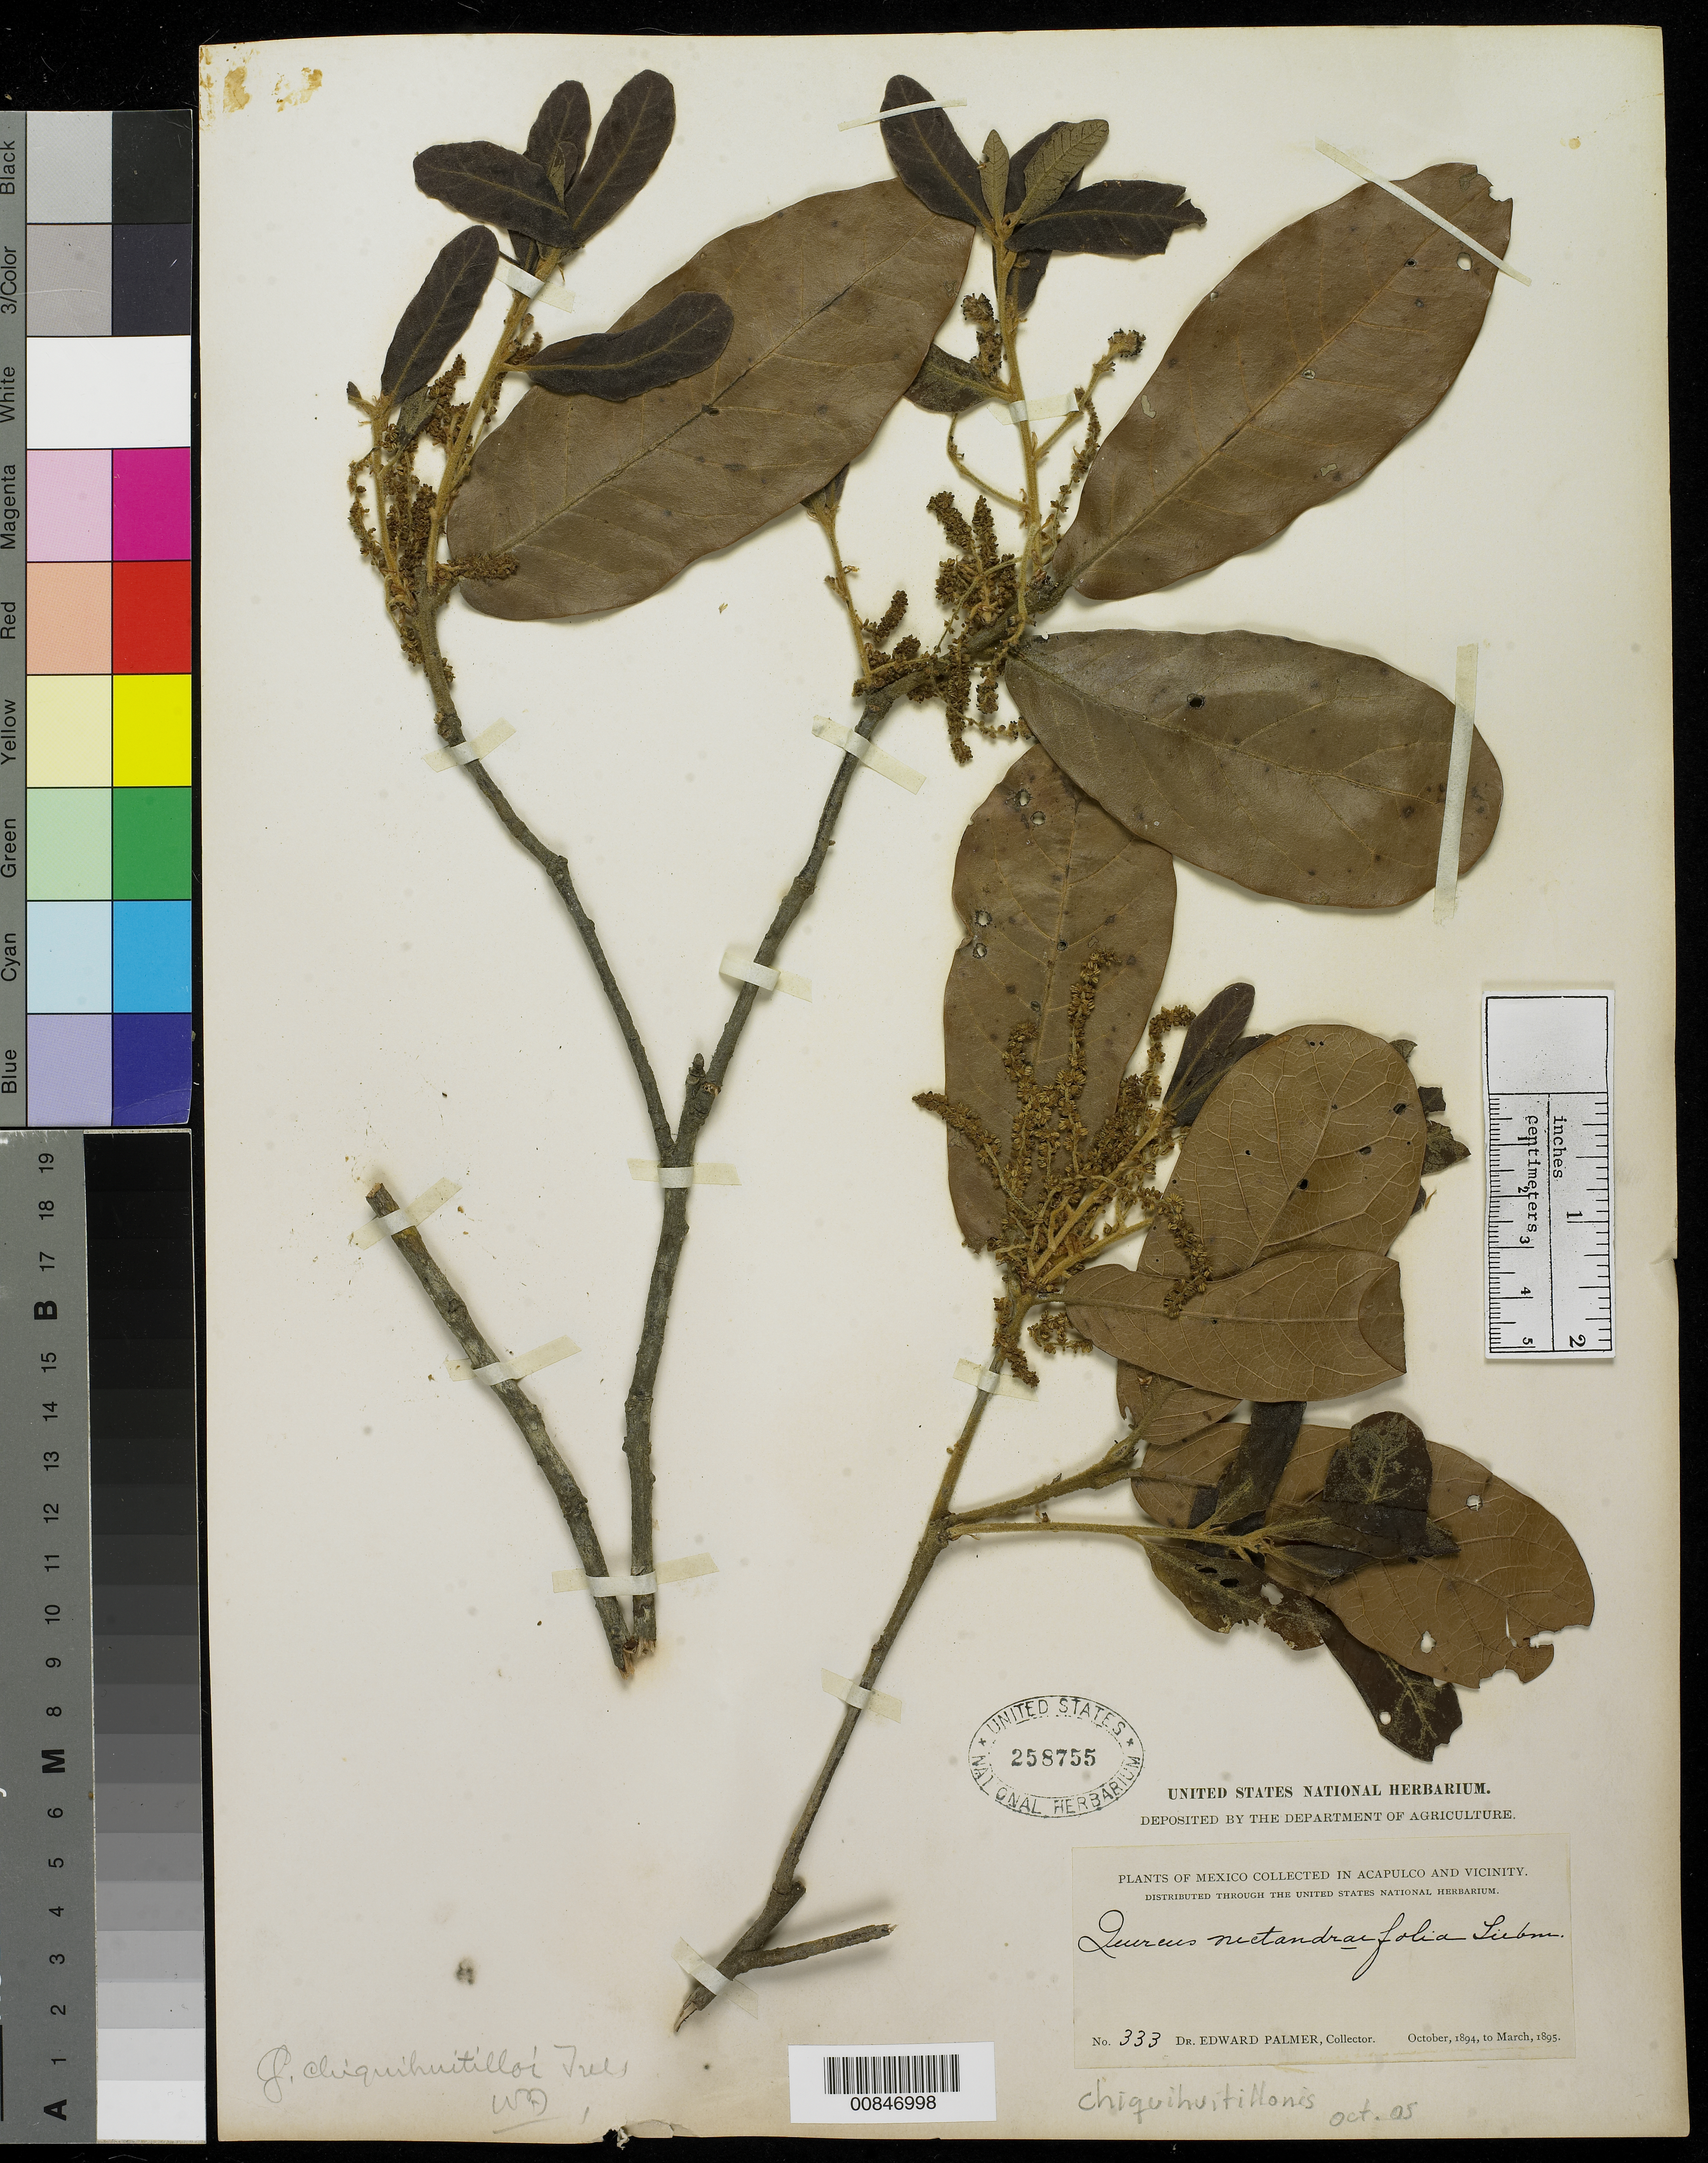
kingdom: Plantae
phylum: Tracheophyta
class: Magnoliopsida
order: Fagales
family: Fagaceae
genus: Quercus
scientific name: Quercus chiquihuitillonis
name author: Trel.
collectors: E. Palmer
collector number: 333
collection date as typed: Oct 1894 to -- Mar 1895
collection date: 1894-10/1895-03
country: Mexico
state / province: Guerrero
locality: Acapulco, Guerrero and vicinity.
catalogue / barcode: US 258755